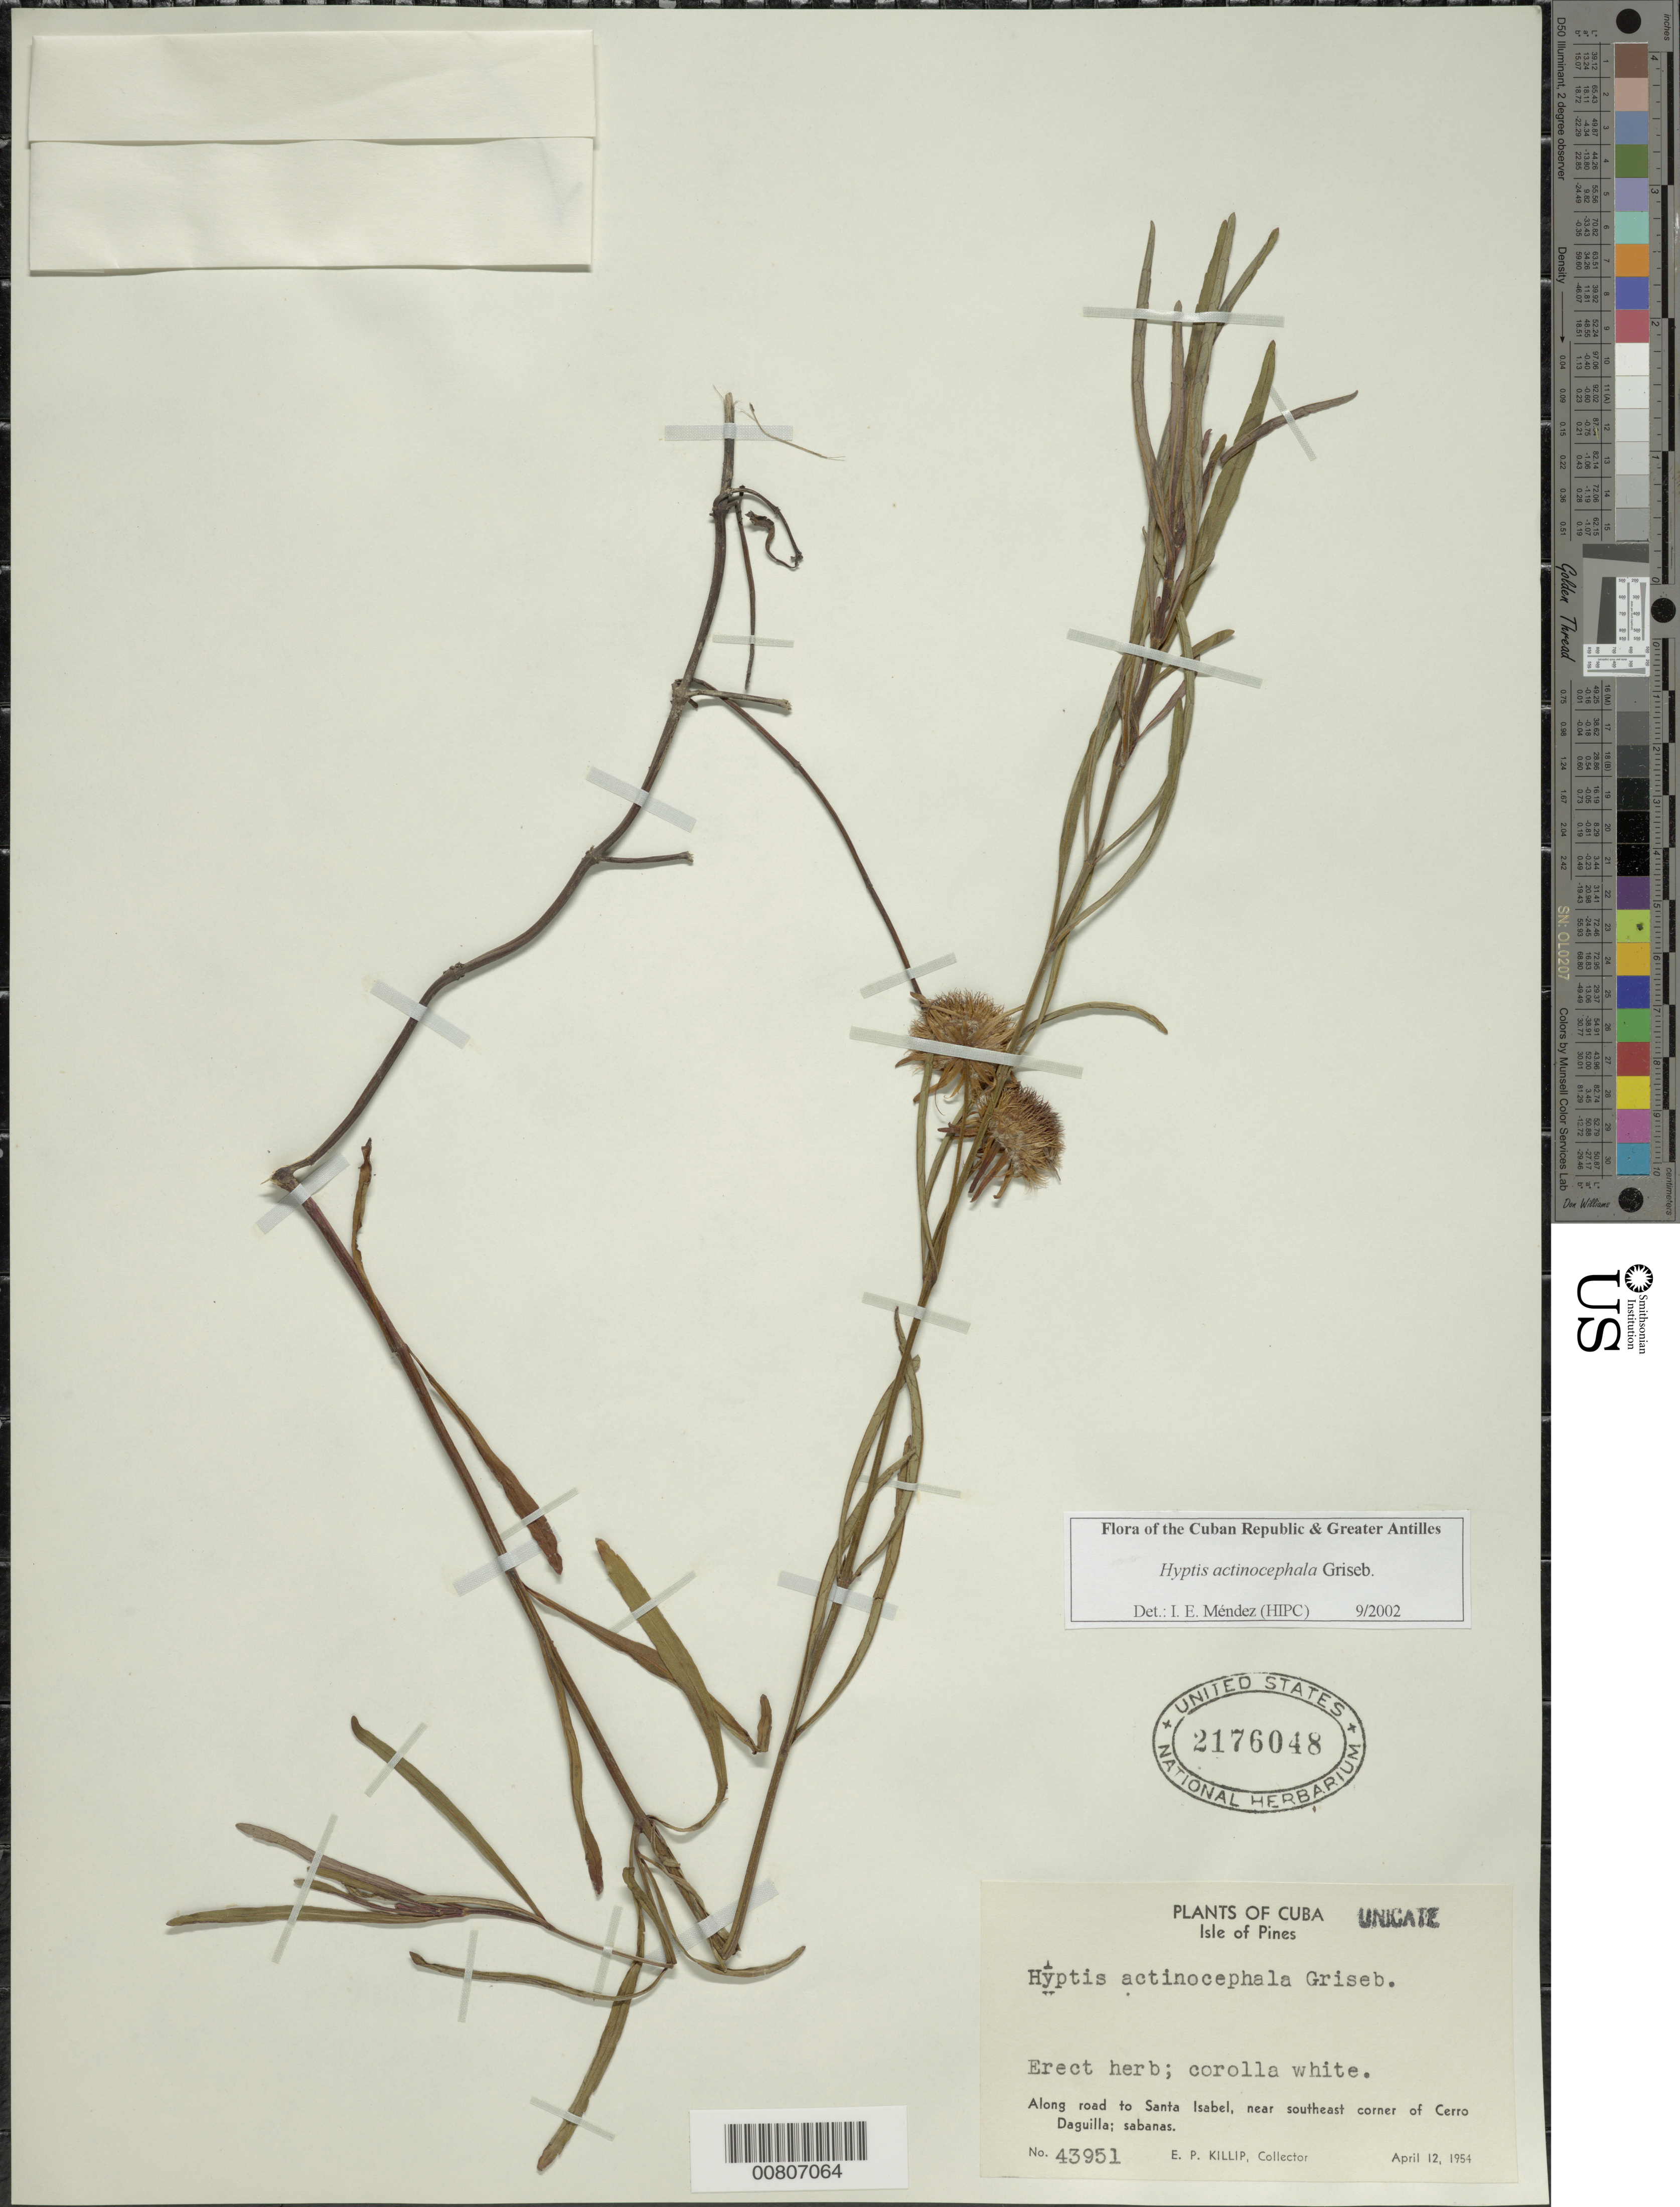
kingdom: Plantae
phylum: Tracheophyta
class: Magnoliopsida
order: Lamiales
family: Lamiaceae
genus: Hyptis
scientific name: Hyptis actinocephala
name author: Griseb.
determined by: Méndez, Isidro E., (HIPC)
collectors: E. P. Killip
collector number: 43951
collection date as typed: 12 Apr 1954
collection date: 1954-04-12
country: Cuba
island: Isla de la Juventud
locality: Isle of Pines, road to Santa Isabel, near SE corner of Cerro Daguilla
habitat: Savannas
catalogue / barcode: US 2176048